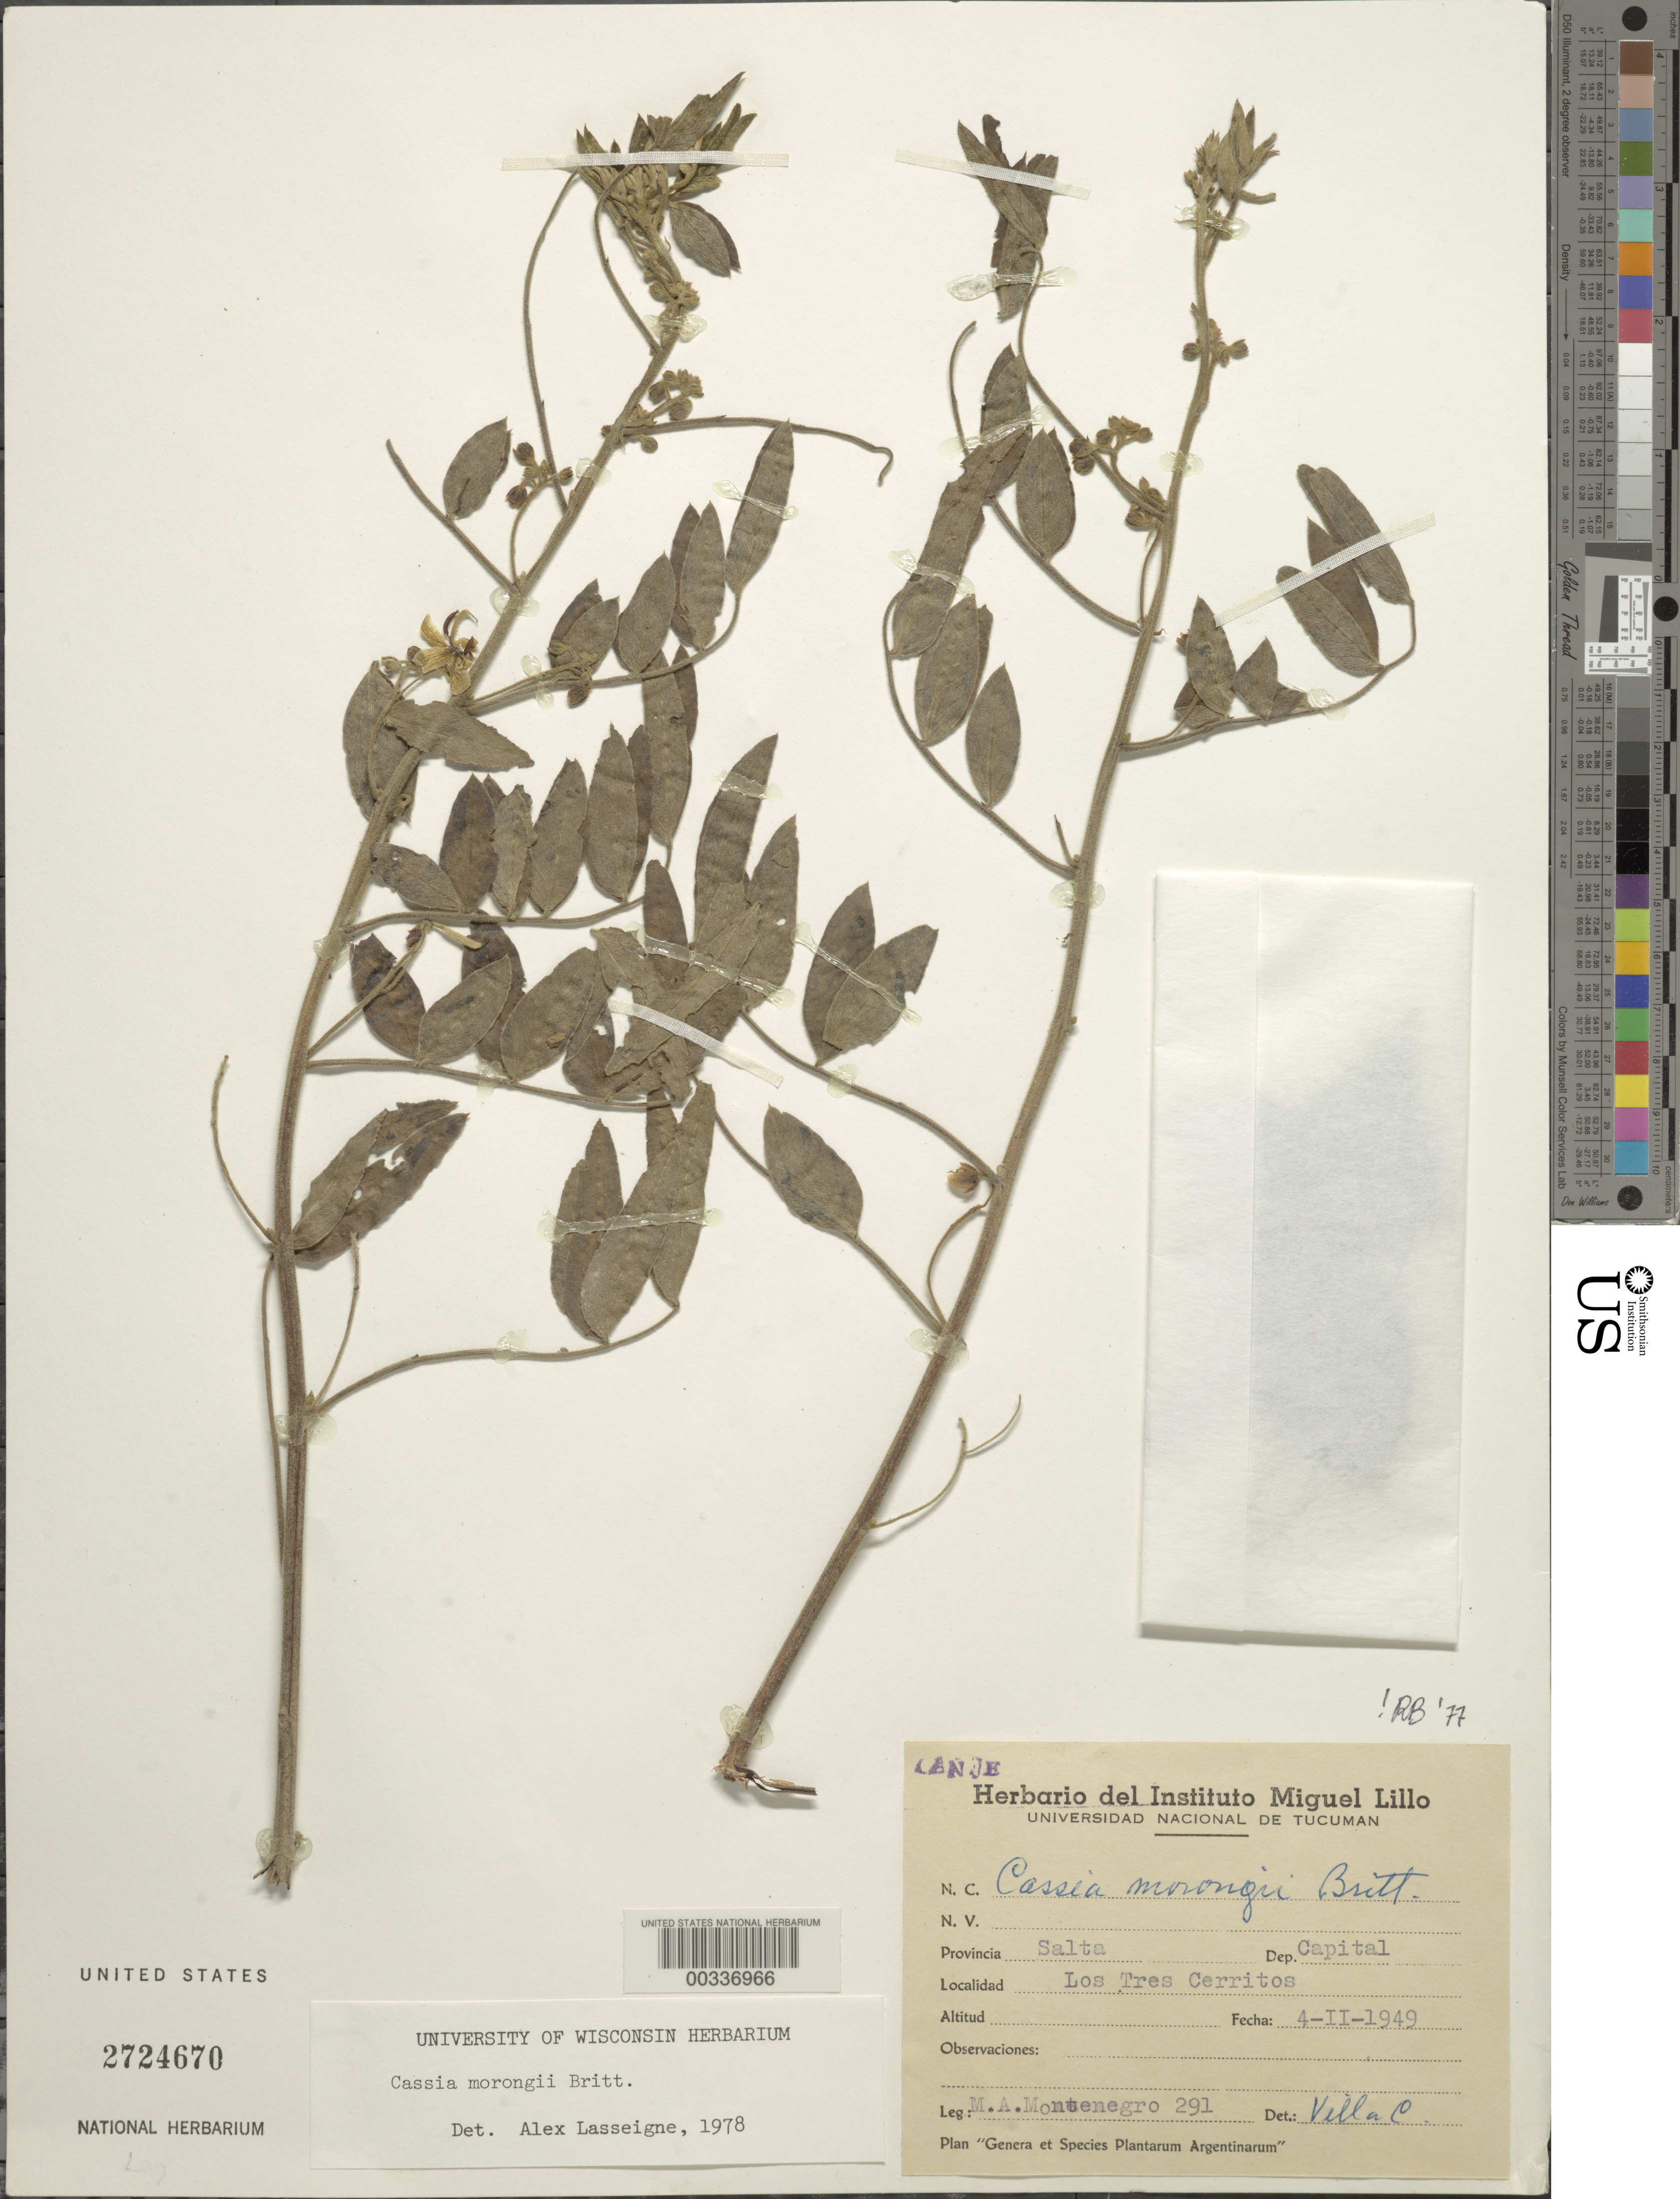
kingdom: Plantae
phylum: Tracheophyta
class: Magnoliopsida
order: Fabales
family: Fabaceae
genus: Senna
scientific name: Senna morongii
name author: (Britton) H.S. Irwin & Barneby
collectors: M. A. Montenegro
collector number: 291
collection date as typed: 04 Feb 1949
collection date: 1949-02-04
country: Argentina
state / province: Salta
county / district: Capital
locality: Los Tres Cerritos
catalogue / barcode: US 2724670